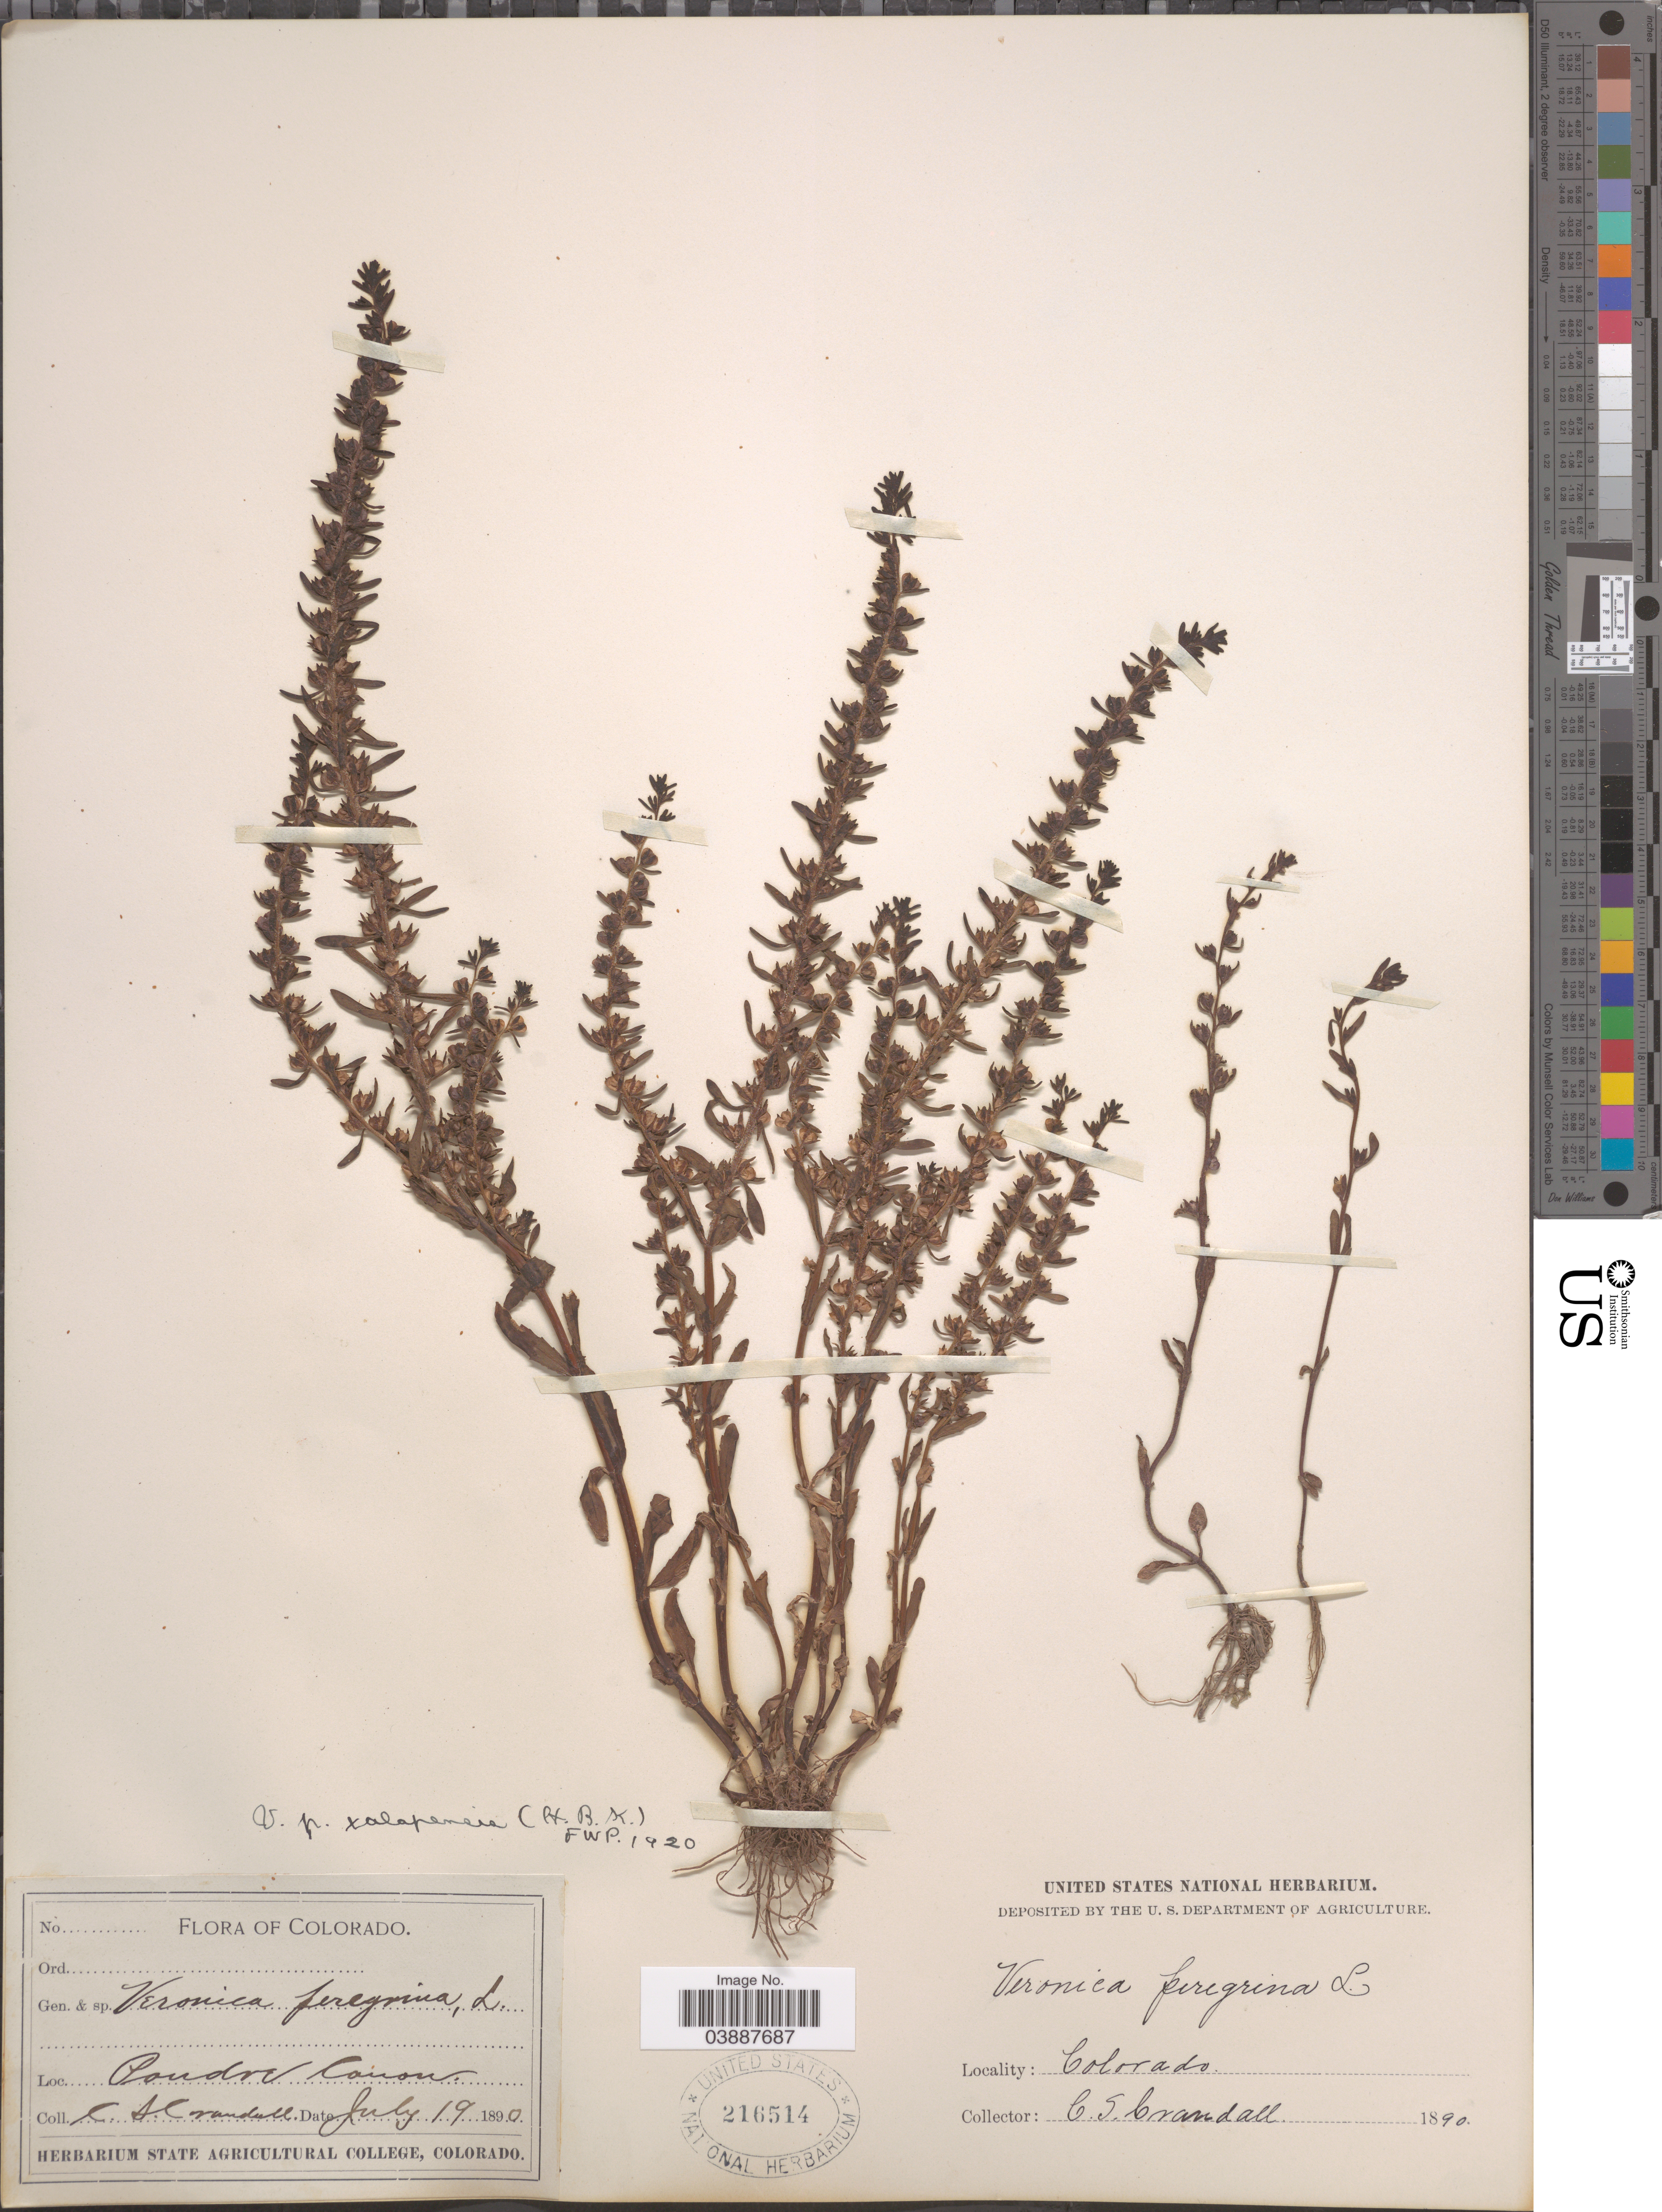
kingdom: Plantae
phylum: Tracheophyta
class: Magnoliopsida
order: Lamiales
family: Plantaginaceae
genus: Veronica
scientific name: Veronica peregrina var. xalapensis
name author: Kunth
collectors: C. Crandall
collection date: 1890-07-19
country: United States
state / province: Colorado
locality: Poudre Canon (canyon)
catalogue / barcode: US 216514